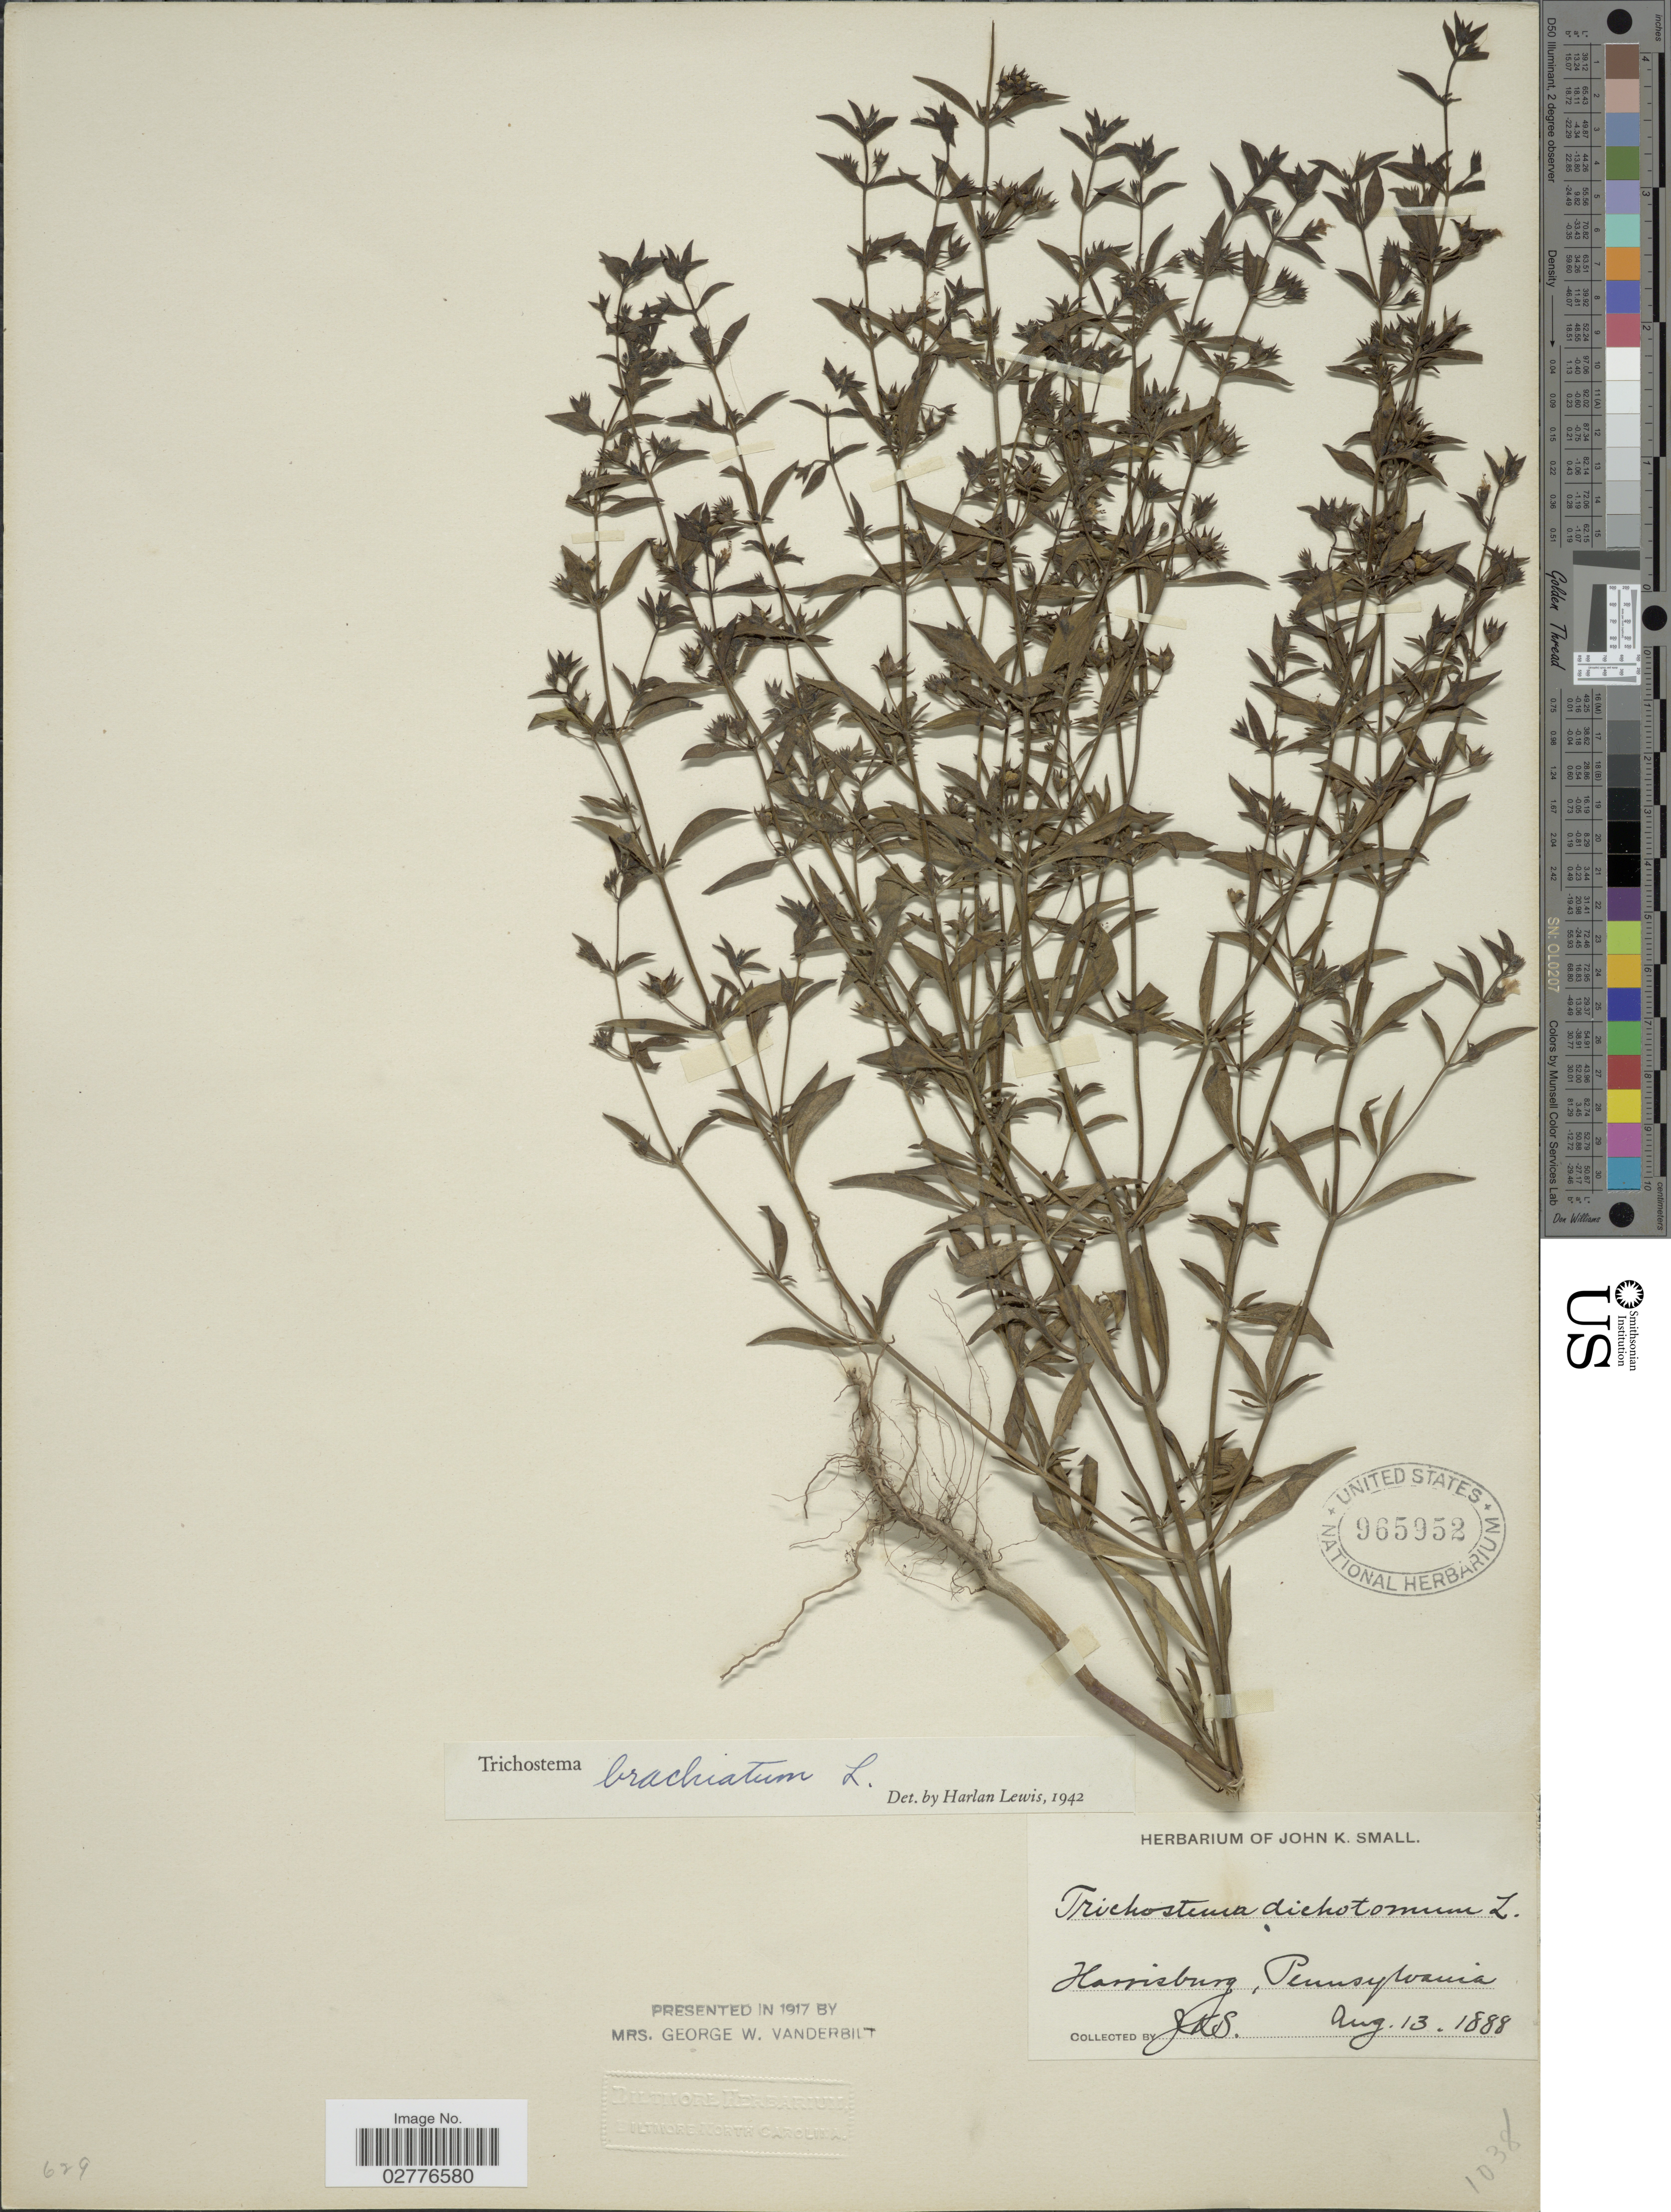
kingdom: Plantae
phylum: Tracheophyta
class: Magnoliopsida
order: Lamiales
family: Lamiaceae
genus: Trichostema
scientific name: Trichostema brachiatum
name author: L.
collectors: J. K. Small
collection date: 1888-08-13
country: United States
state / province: Pennsylvania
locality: Harrisburg.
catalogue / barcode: US 965952